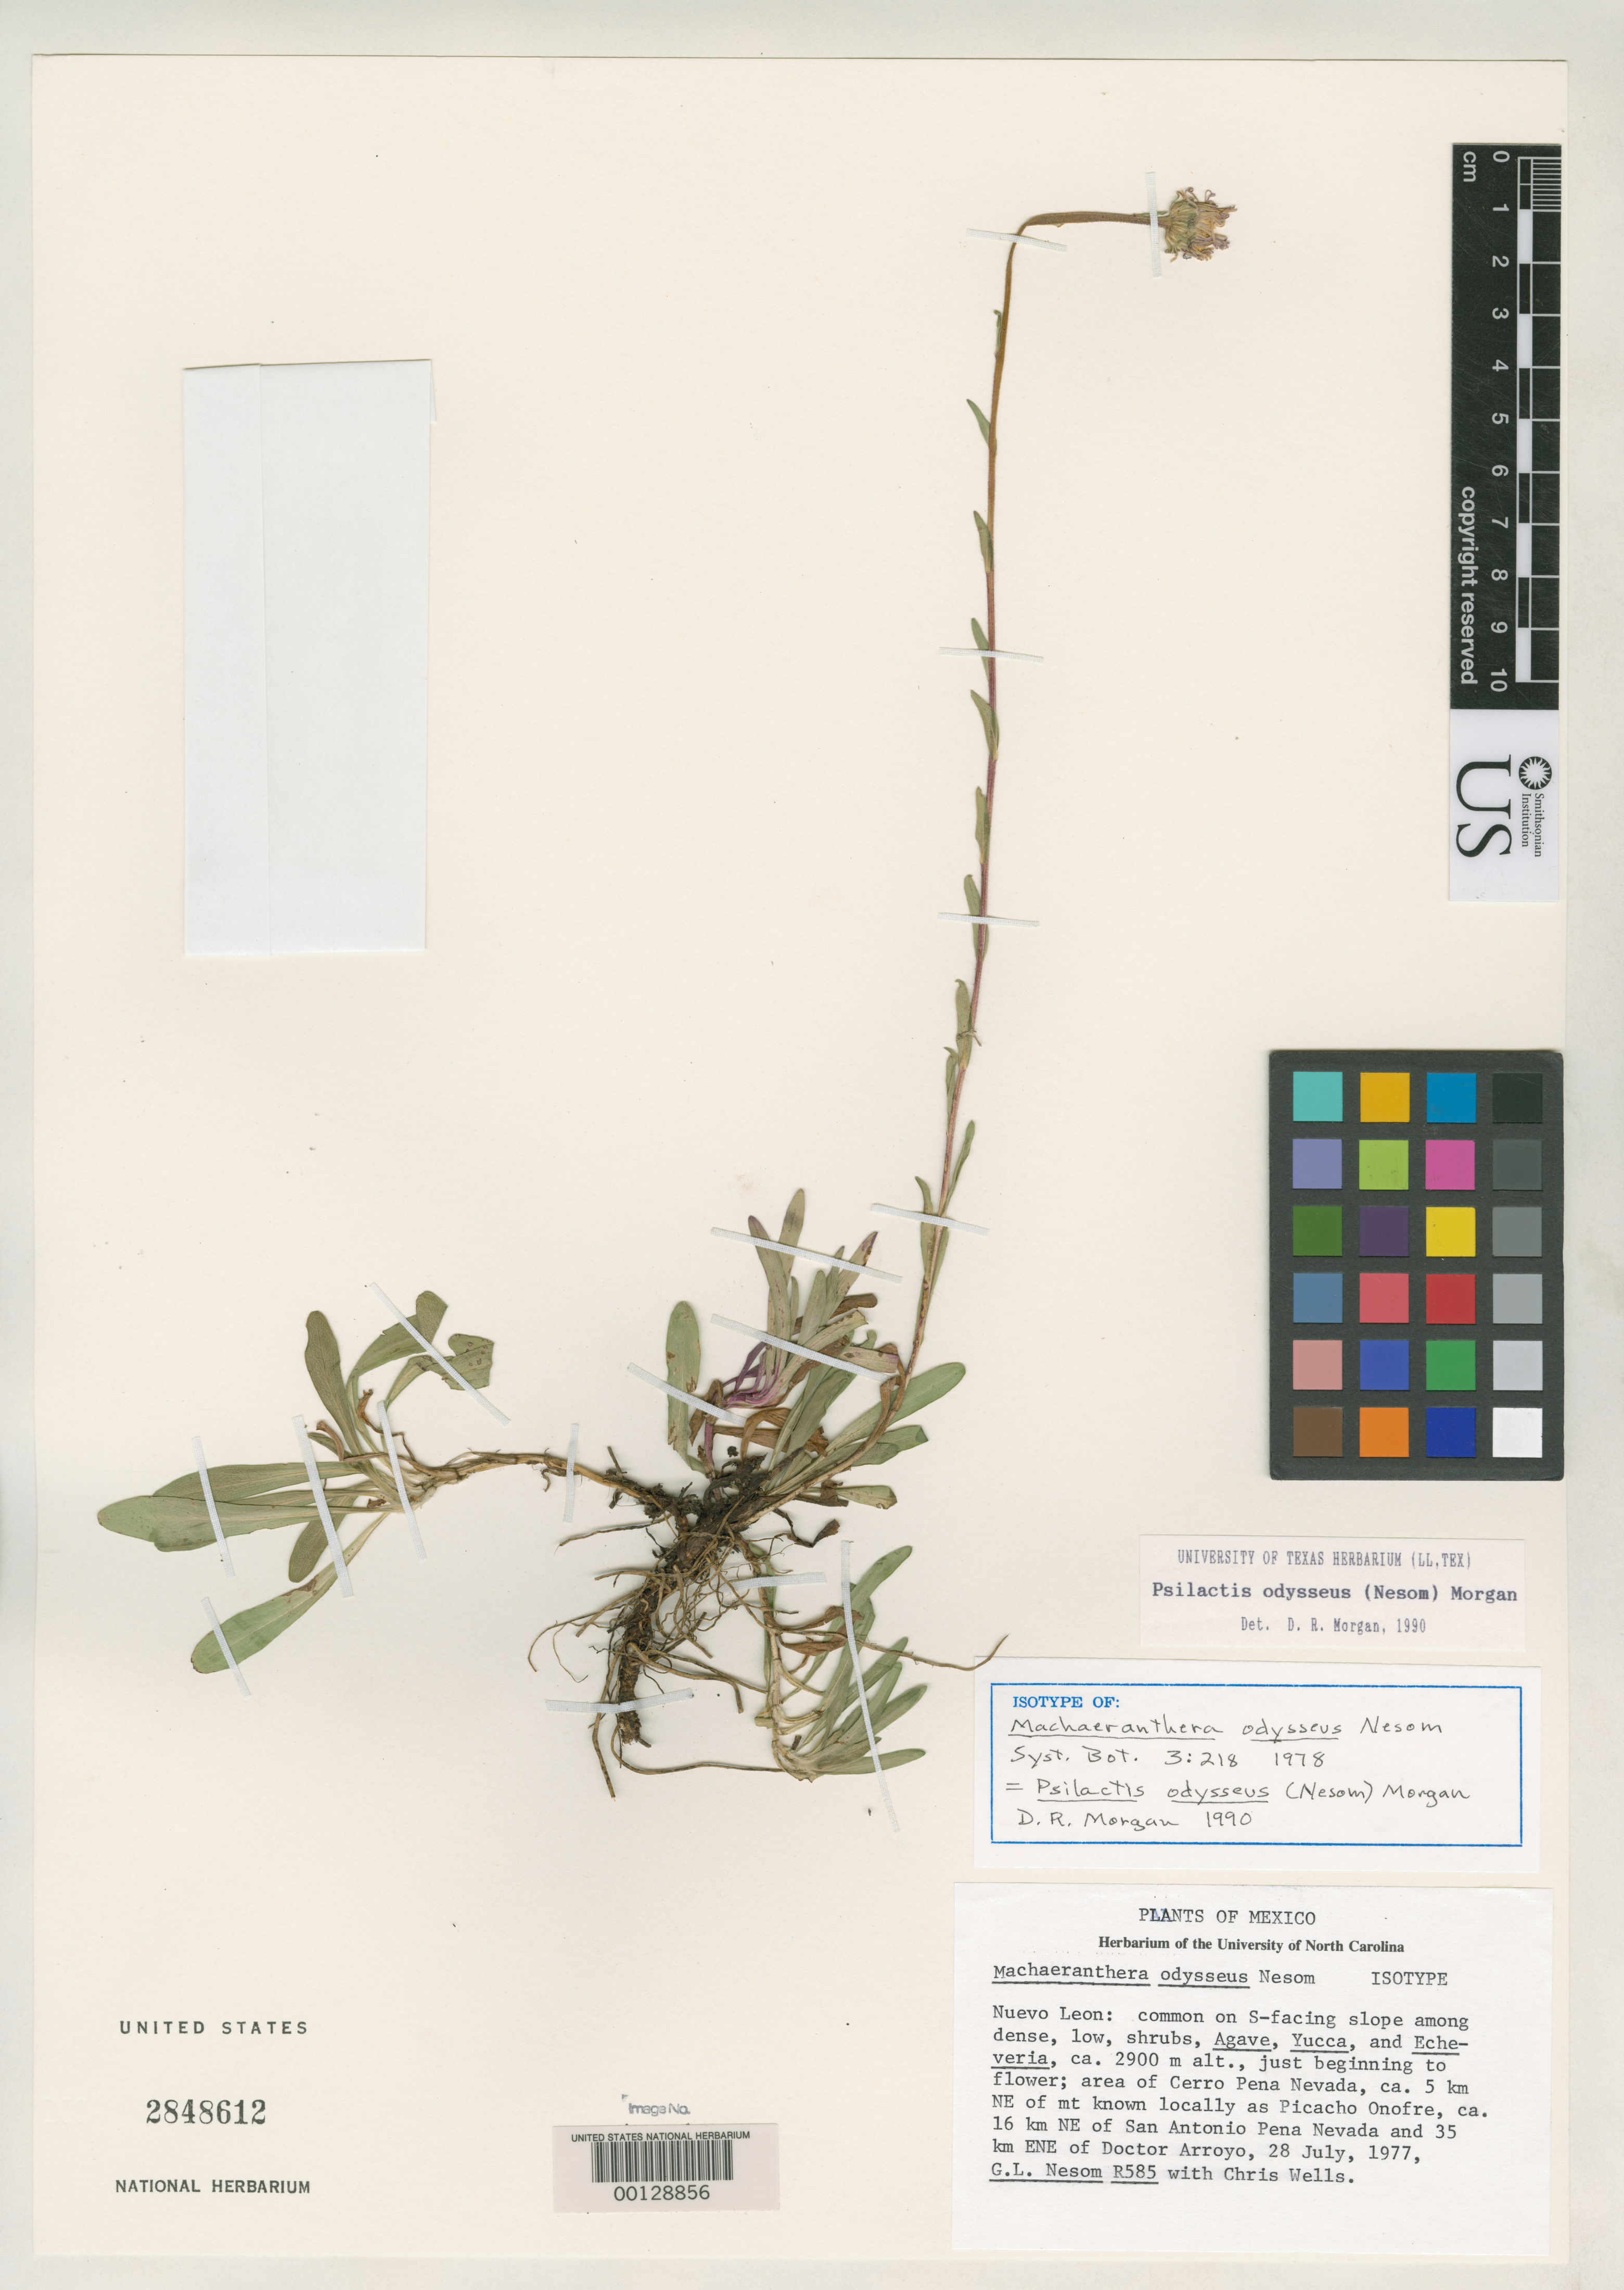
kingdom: Plantae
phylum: Tracheophyta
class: Magnoliopsida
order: Asterales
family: Asteraceae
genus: Machaeranthera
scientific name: Machaeranthera odysseus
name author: G.L. Nesom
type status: Isotype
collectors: G. L. Nesom & C. Wells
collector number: R585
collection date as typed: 28 Jul 1977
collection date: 1977-07-28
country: Mexico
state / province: Nuevo León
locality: Near Cerro Pena Nevada, NE of Picacho Onofre Mountains.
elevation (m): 2900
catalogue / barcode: US 2848612